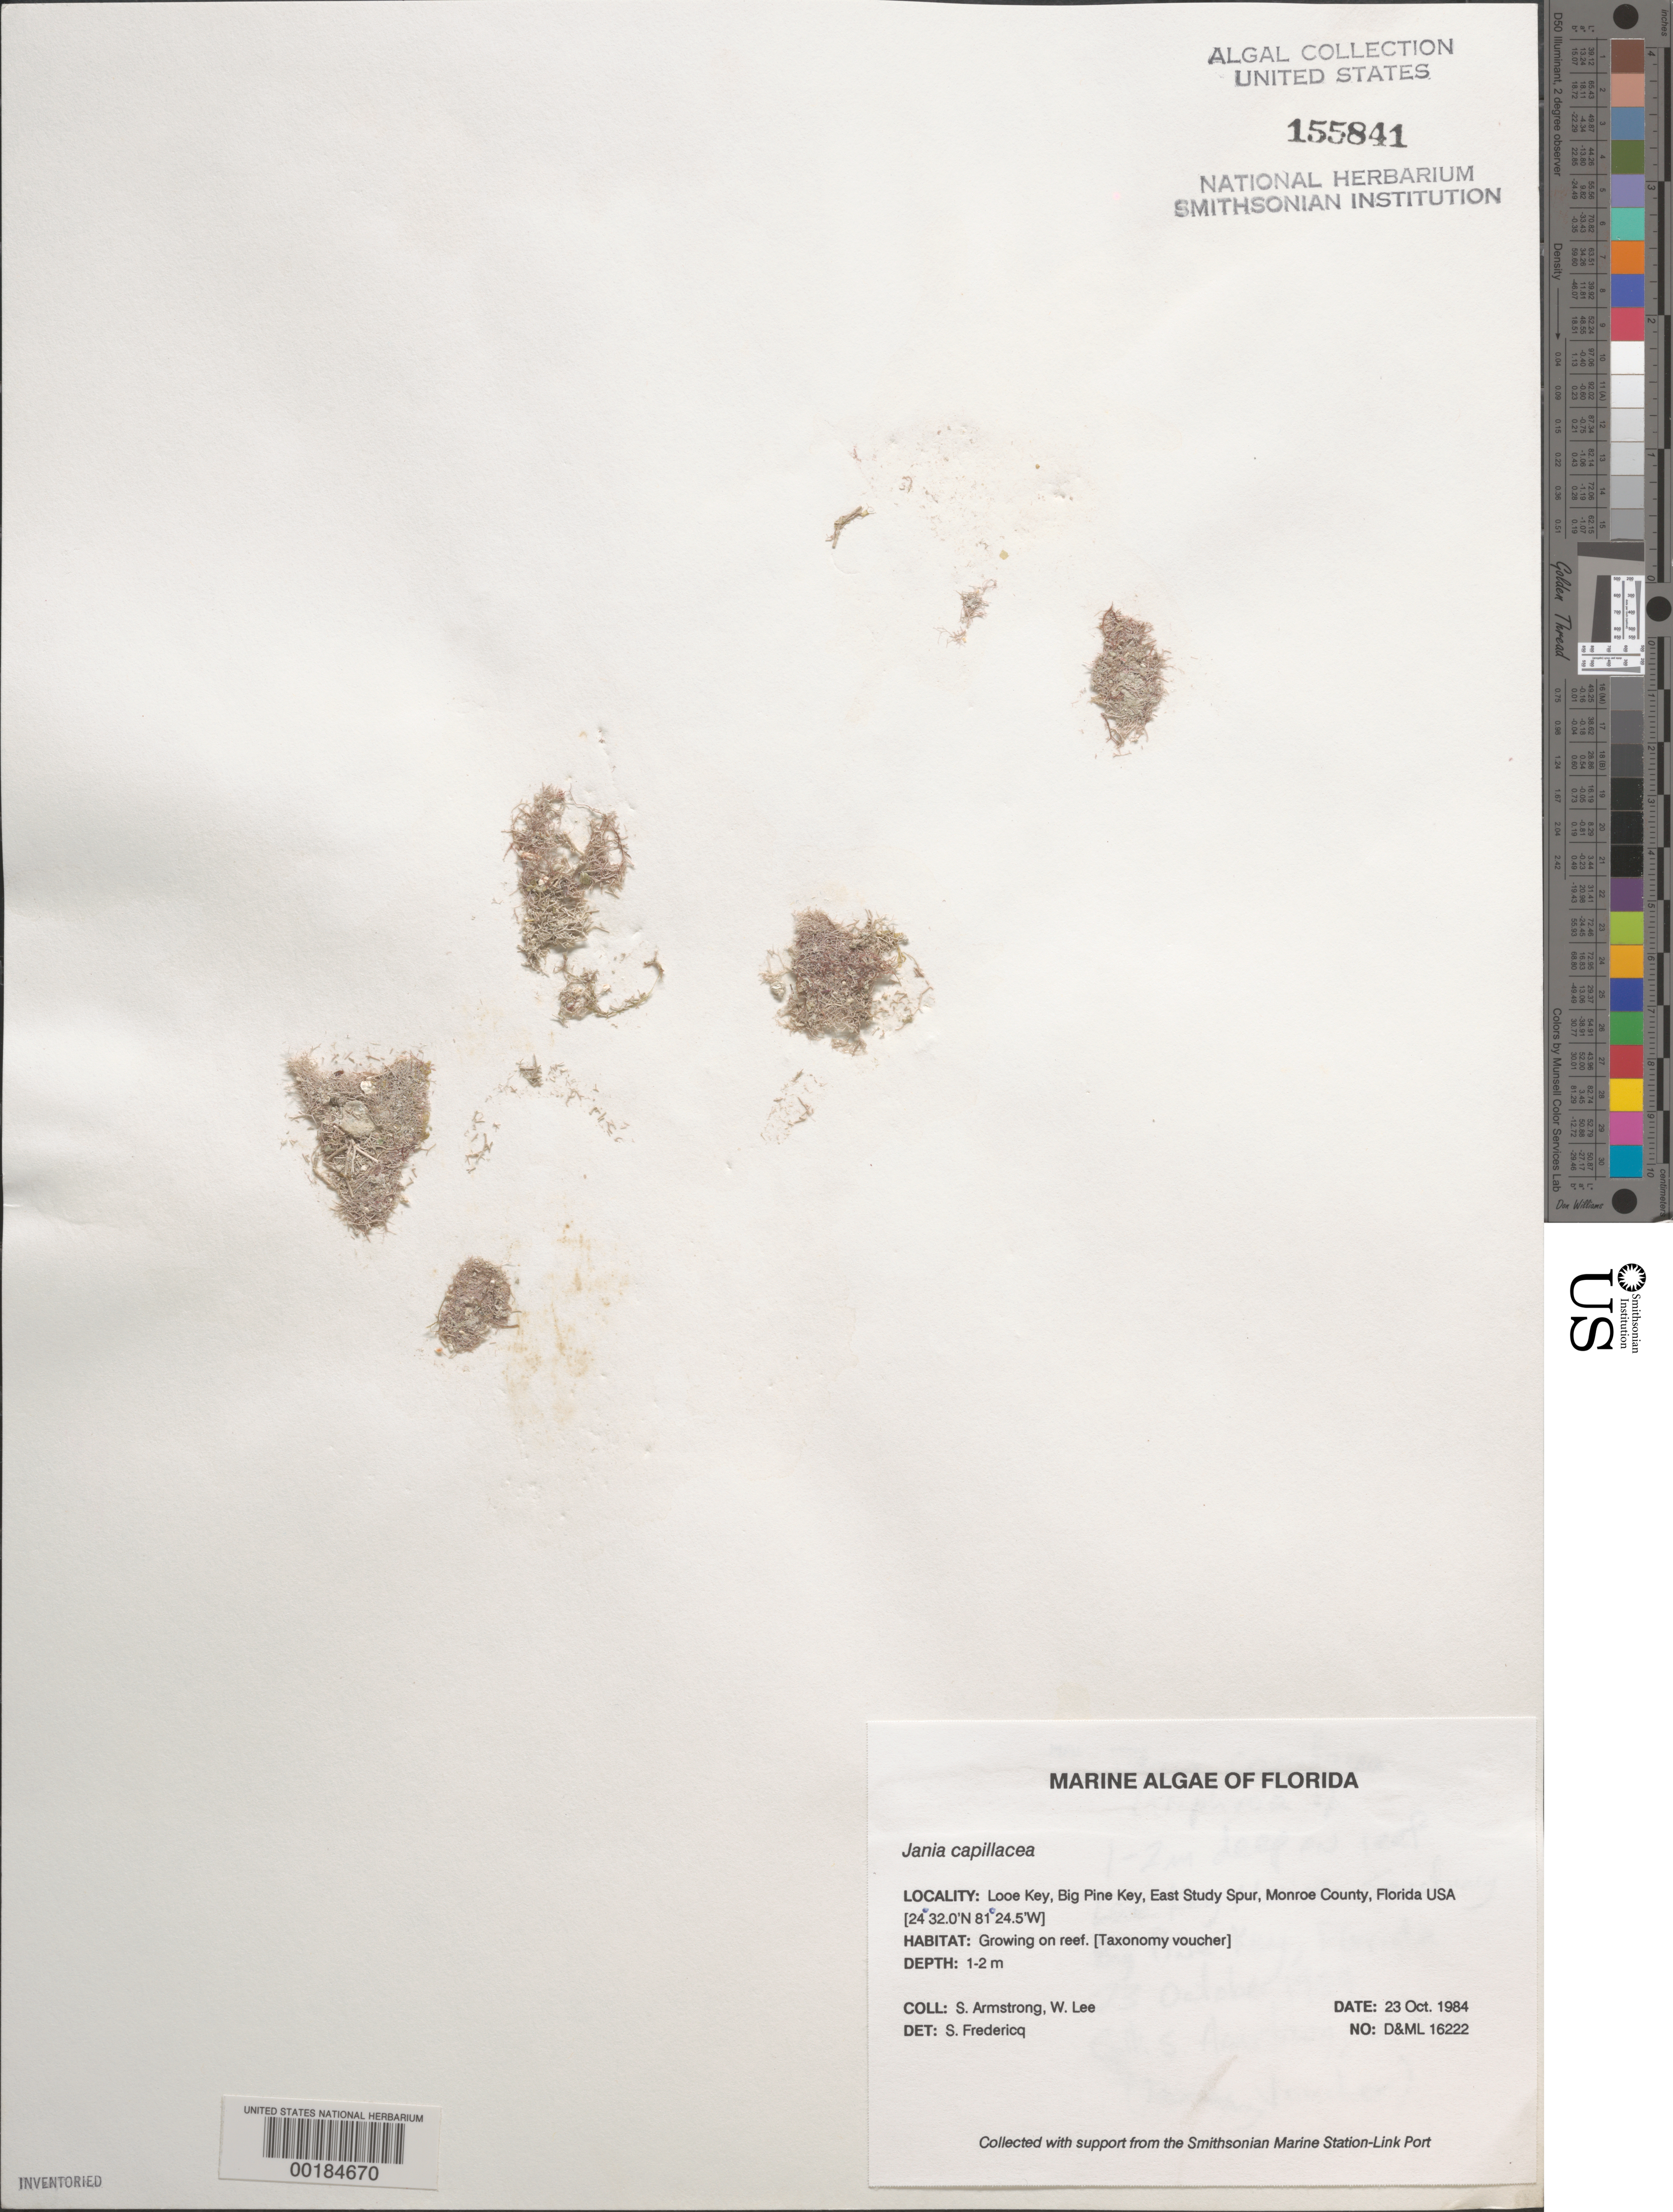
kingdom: Plantae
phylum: Rhodophyta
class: Florideophyceae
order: Corallinales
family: Corallinaceae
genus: Jania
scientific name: Jania capillacea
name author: Harv.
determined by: Fredericq, S.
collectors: S. Armstrong & W. Lee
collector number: D&ML 16222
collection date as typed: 23 Oct 1984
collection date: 1984-10-23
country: United States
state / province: Florida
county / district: Monroe County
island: Looe Key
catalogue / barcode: US 155841